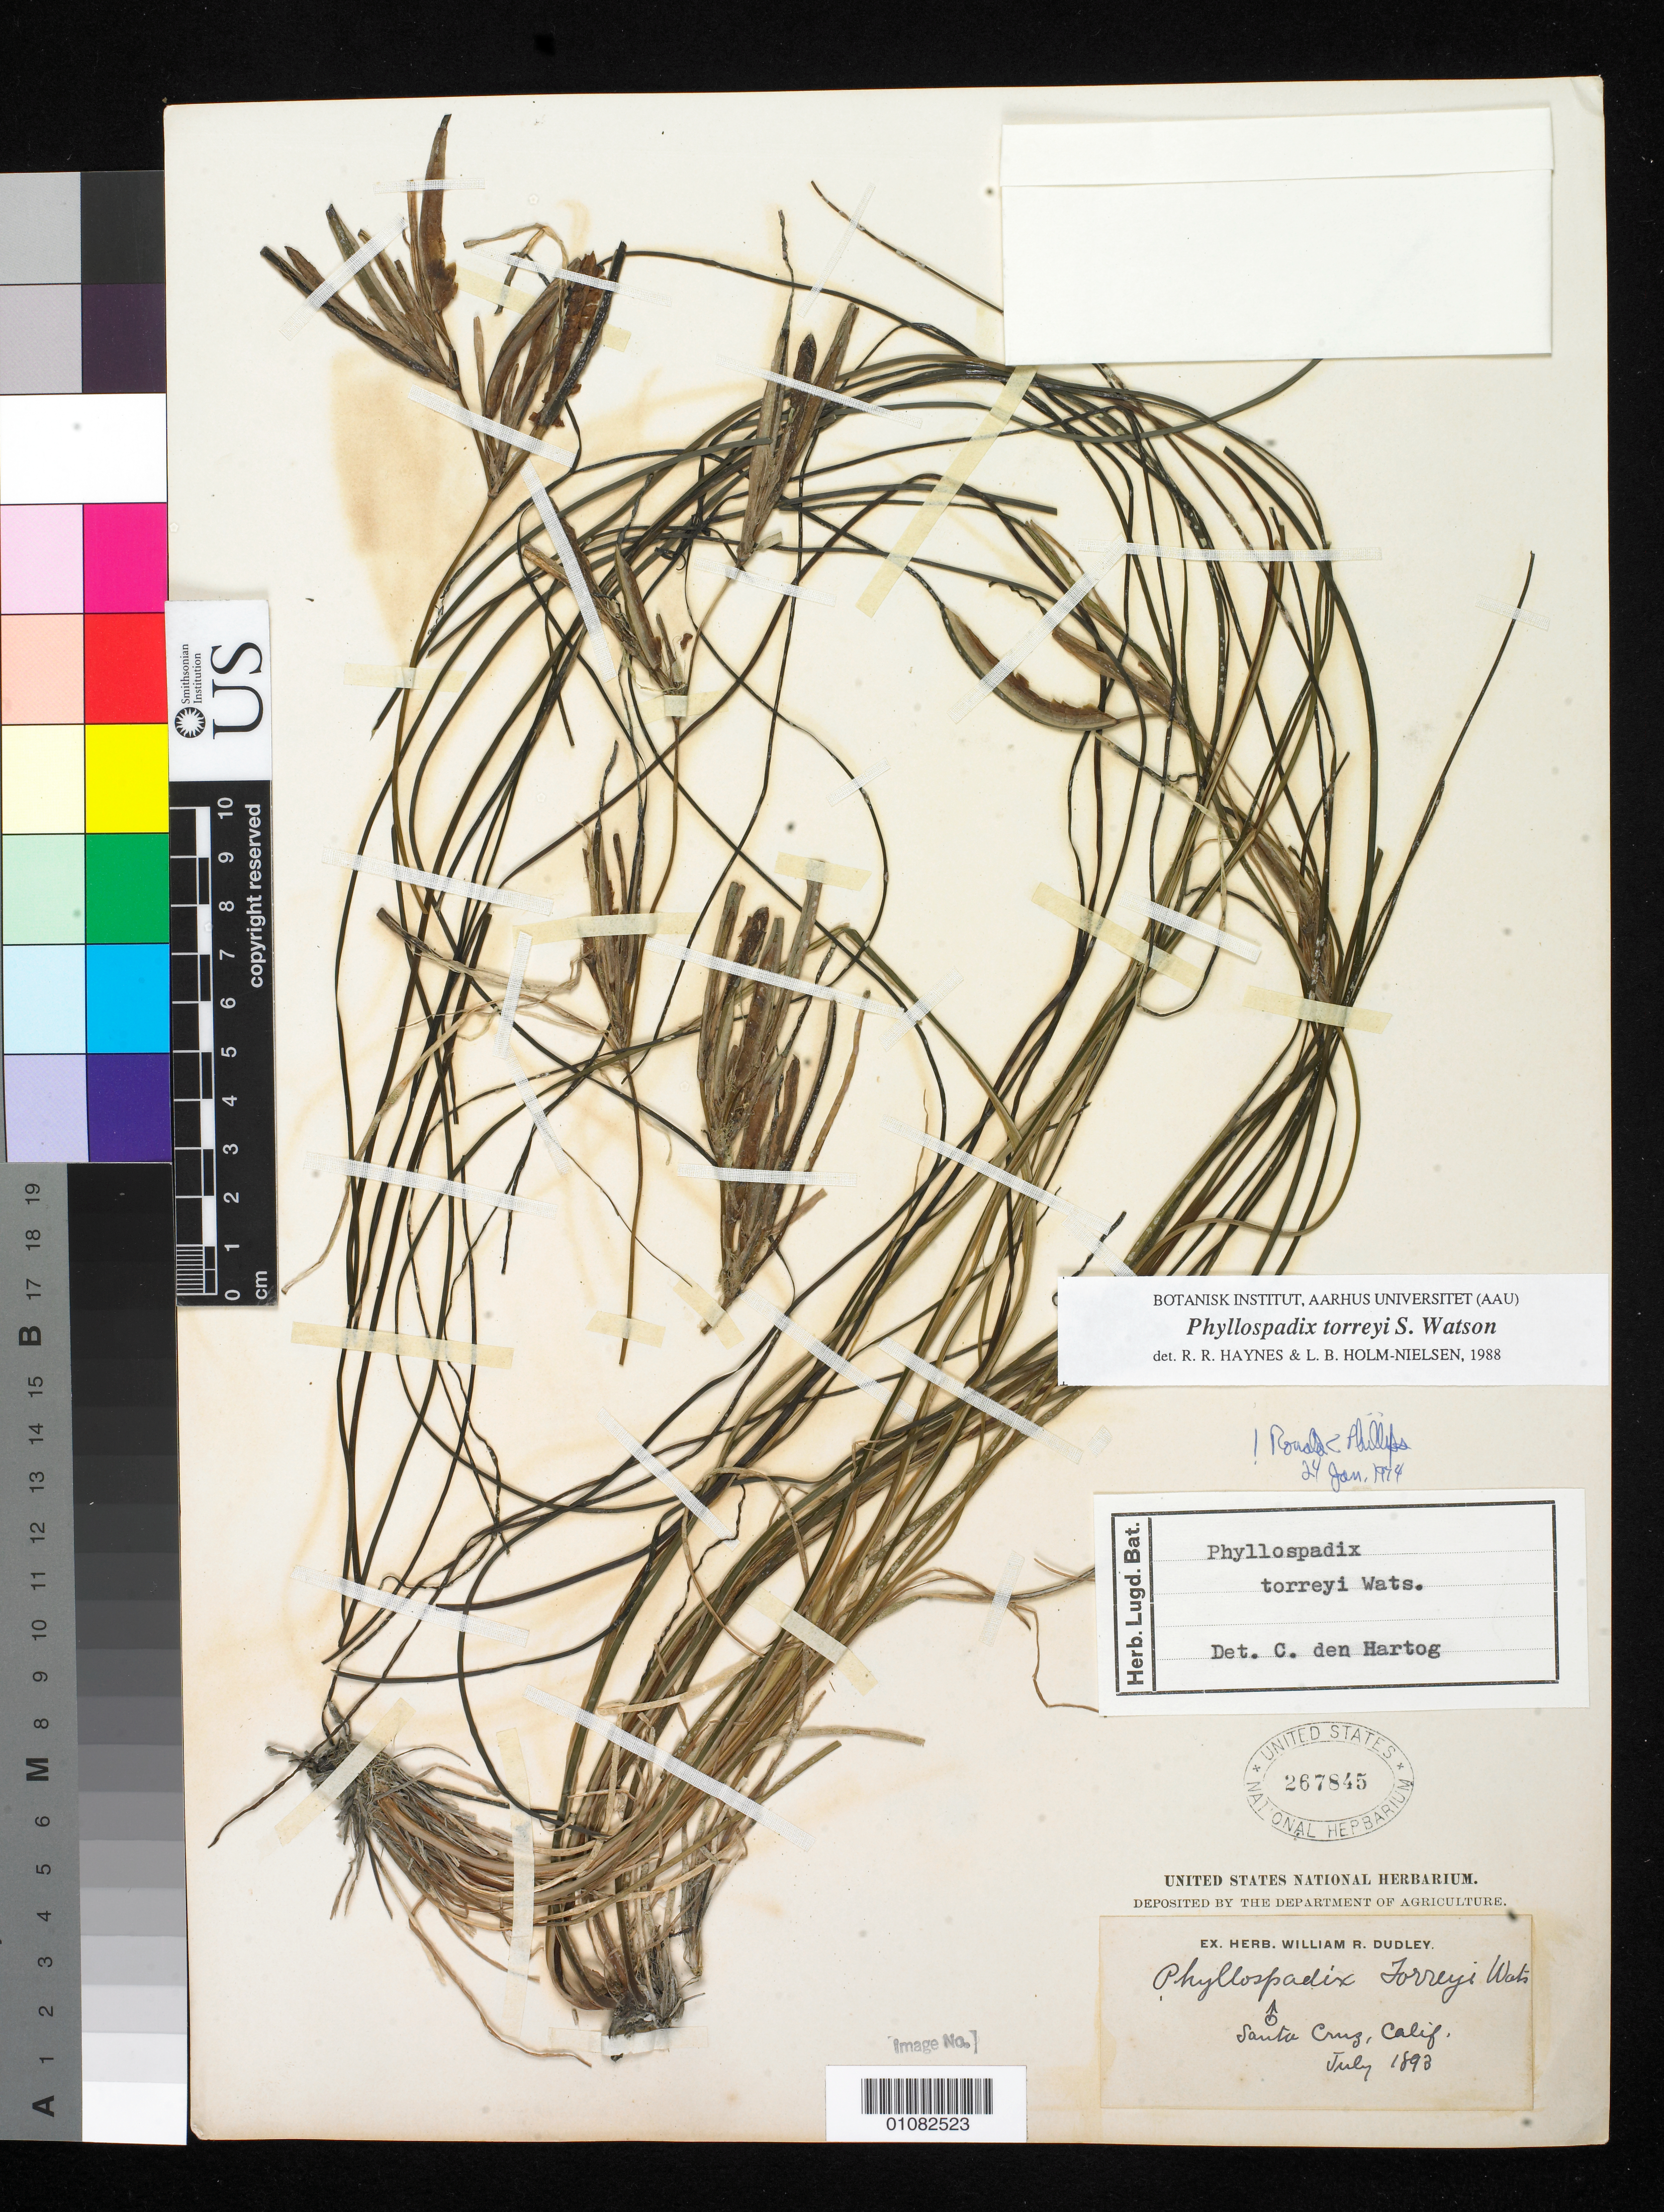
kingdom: Plantae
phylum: Tracheophyta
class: Liliopsida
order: Alismatales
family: Zosteraceae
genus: Phyllospadix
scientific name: Phyllospadix torreyi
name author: S. Watson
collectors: W. Dudley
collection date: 1893-07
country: United States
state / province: California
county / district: Santa Cruz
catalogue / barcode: US 267845